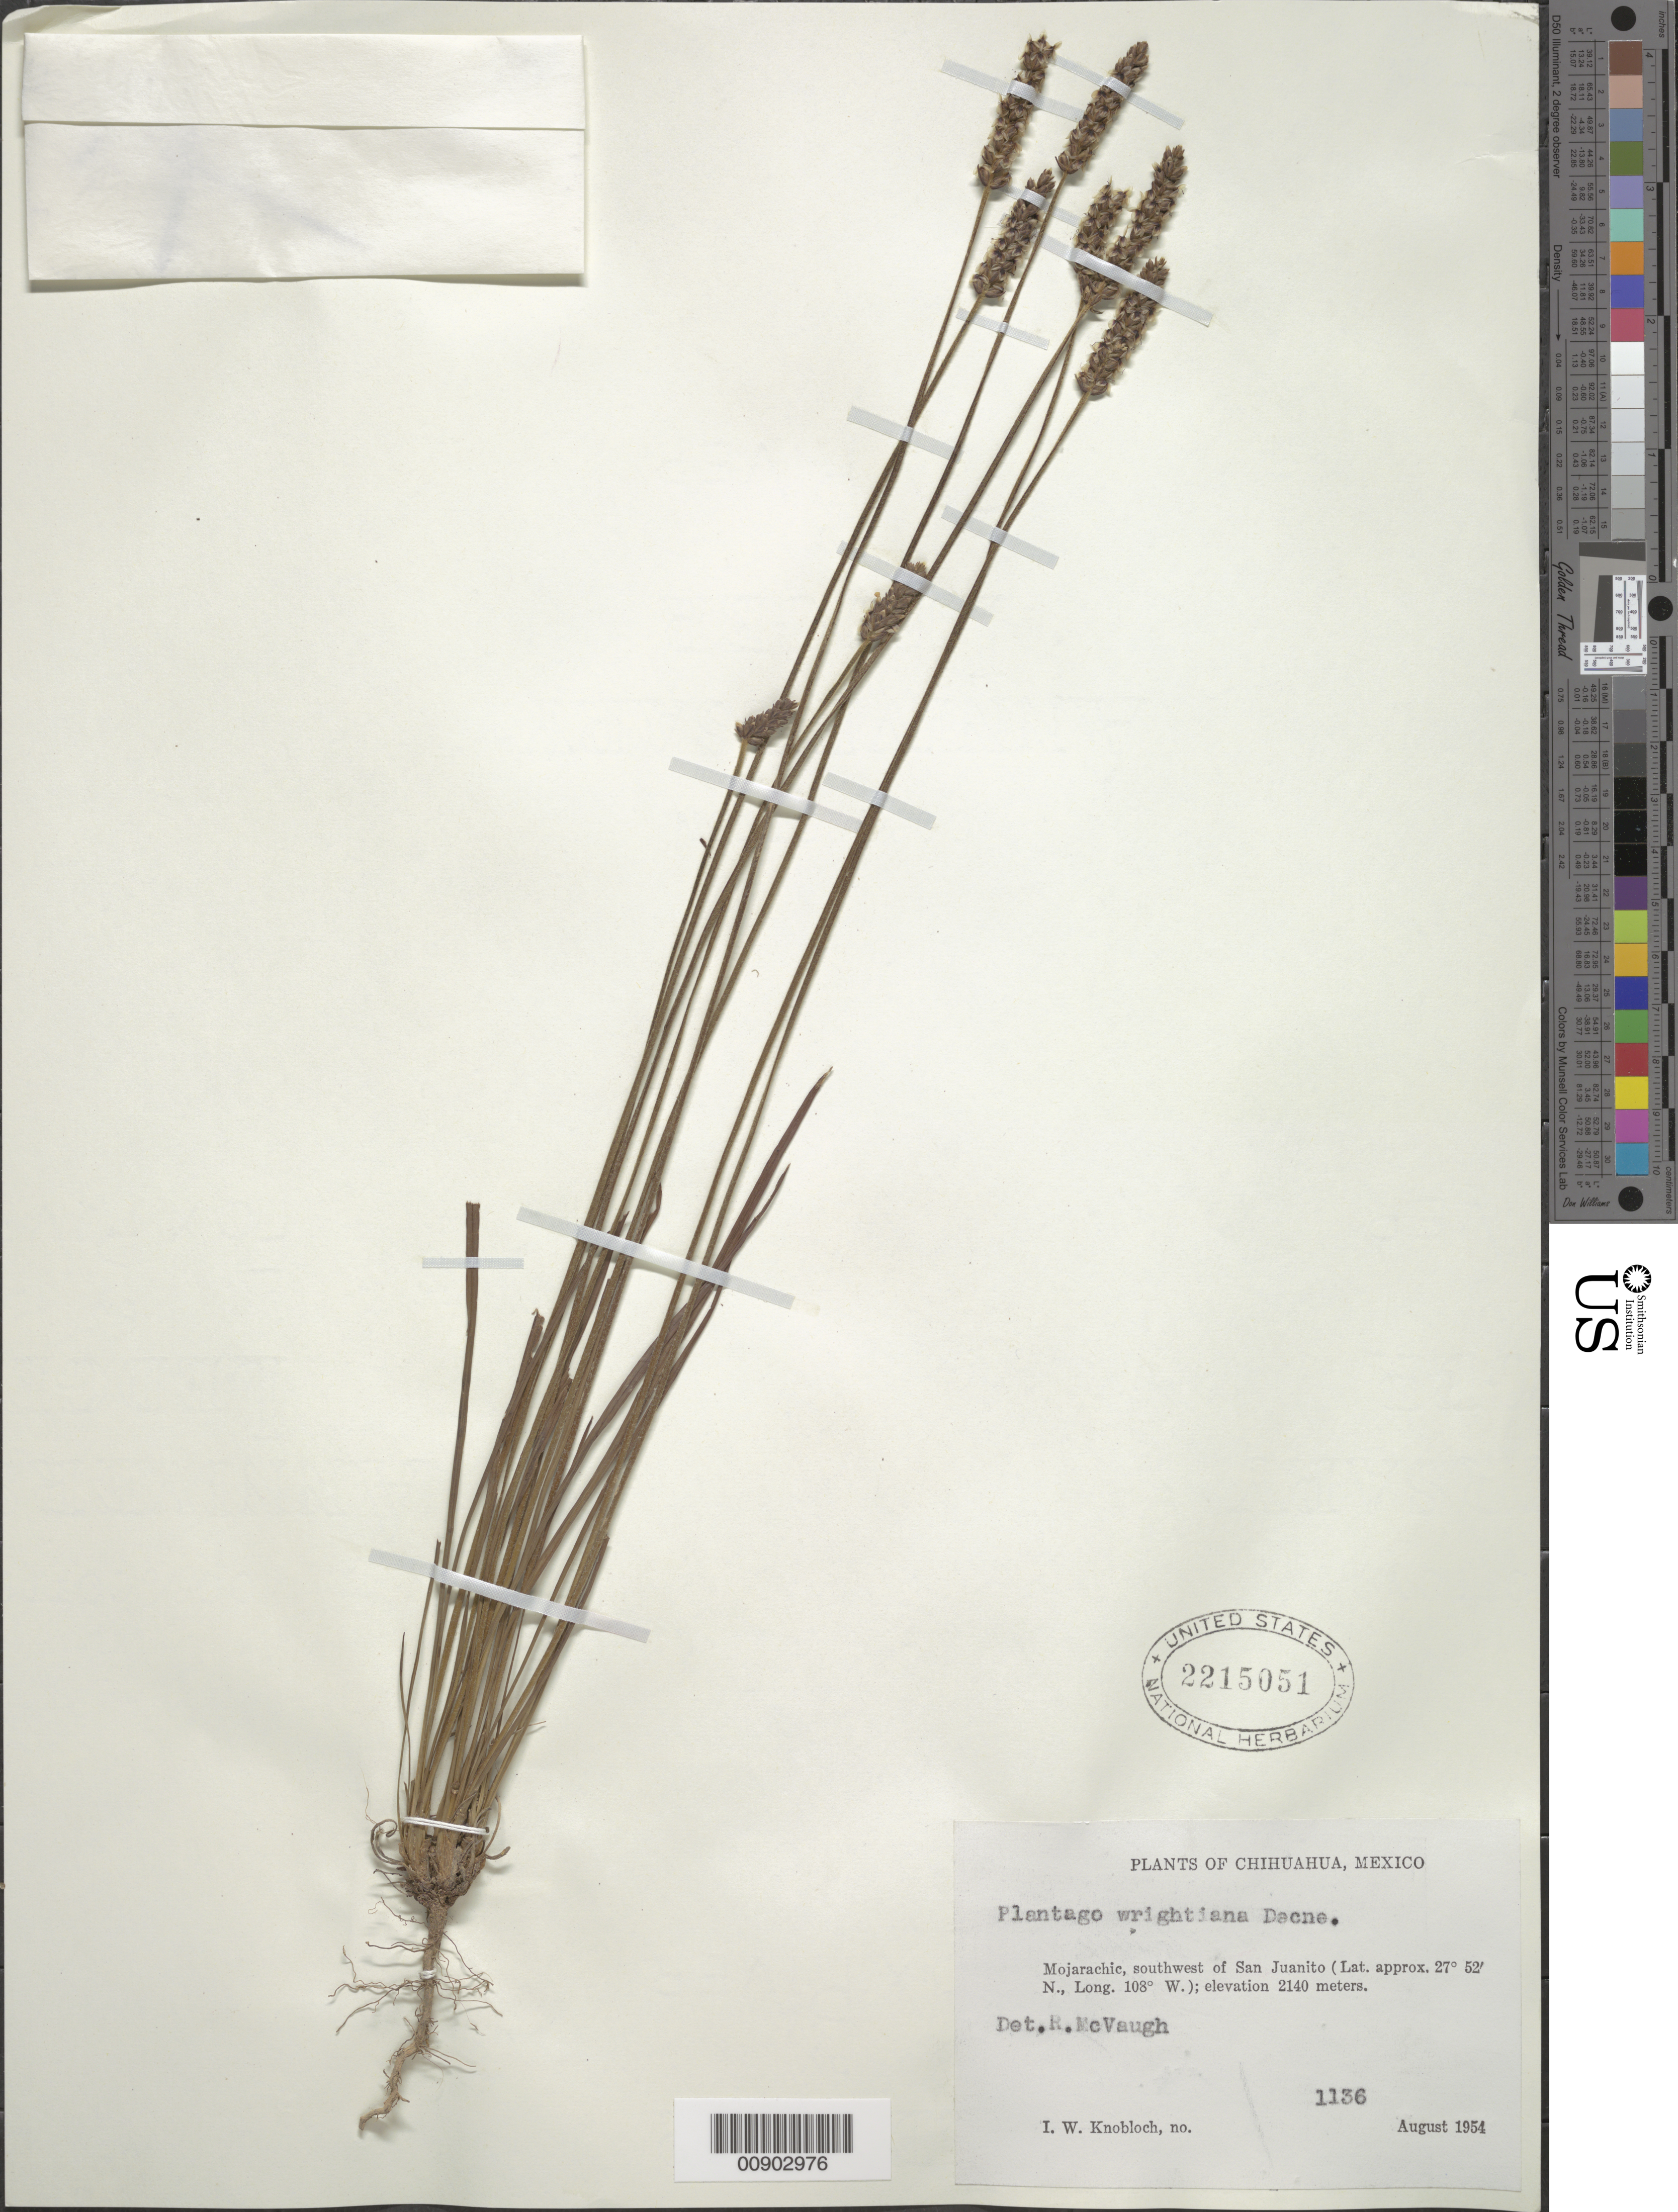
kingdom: Plantae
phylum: Tracheophyta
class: Magnoliopsida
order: Lamiales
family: Plantaginaceae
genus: Plantago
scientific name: Plantago wrightiana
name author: Decne. ex A. DC.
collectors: I. W. Knobloch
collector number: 1136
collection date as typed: Aug 1954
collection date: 1954-08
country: Mexico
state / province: Chihuahua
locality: Mojarachic, southwest of San Juanito. Chihuahua.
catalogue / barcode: US 2215051